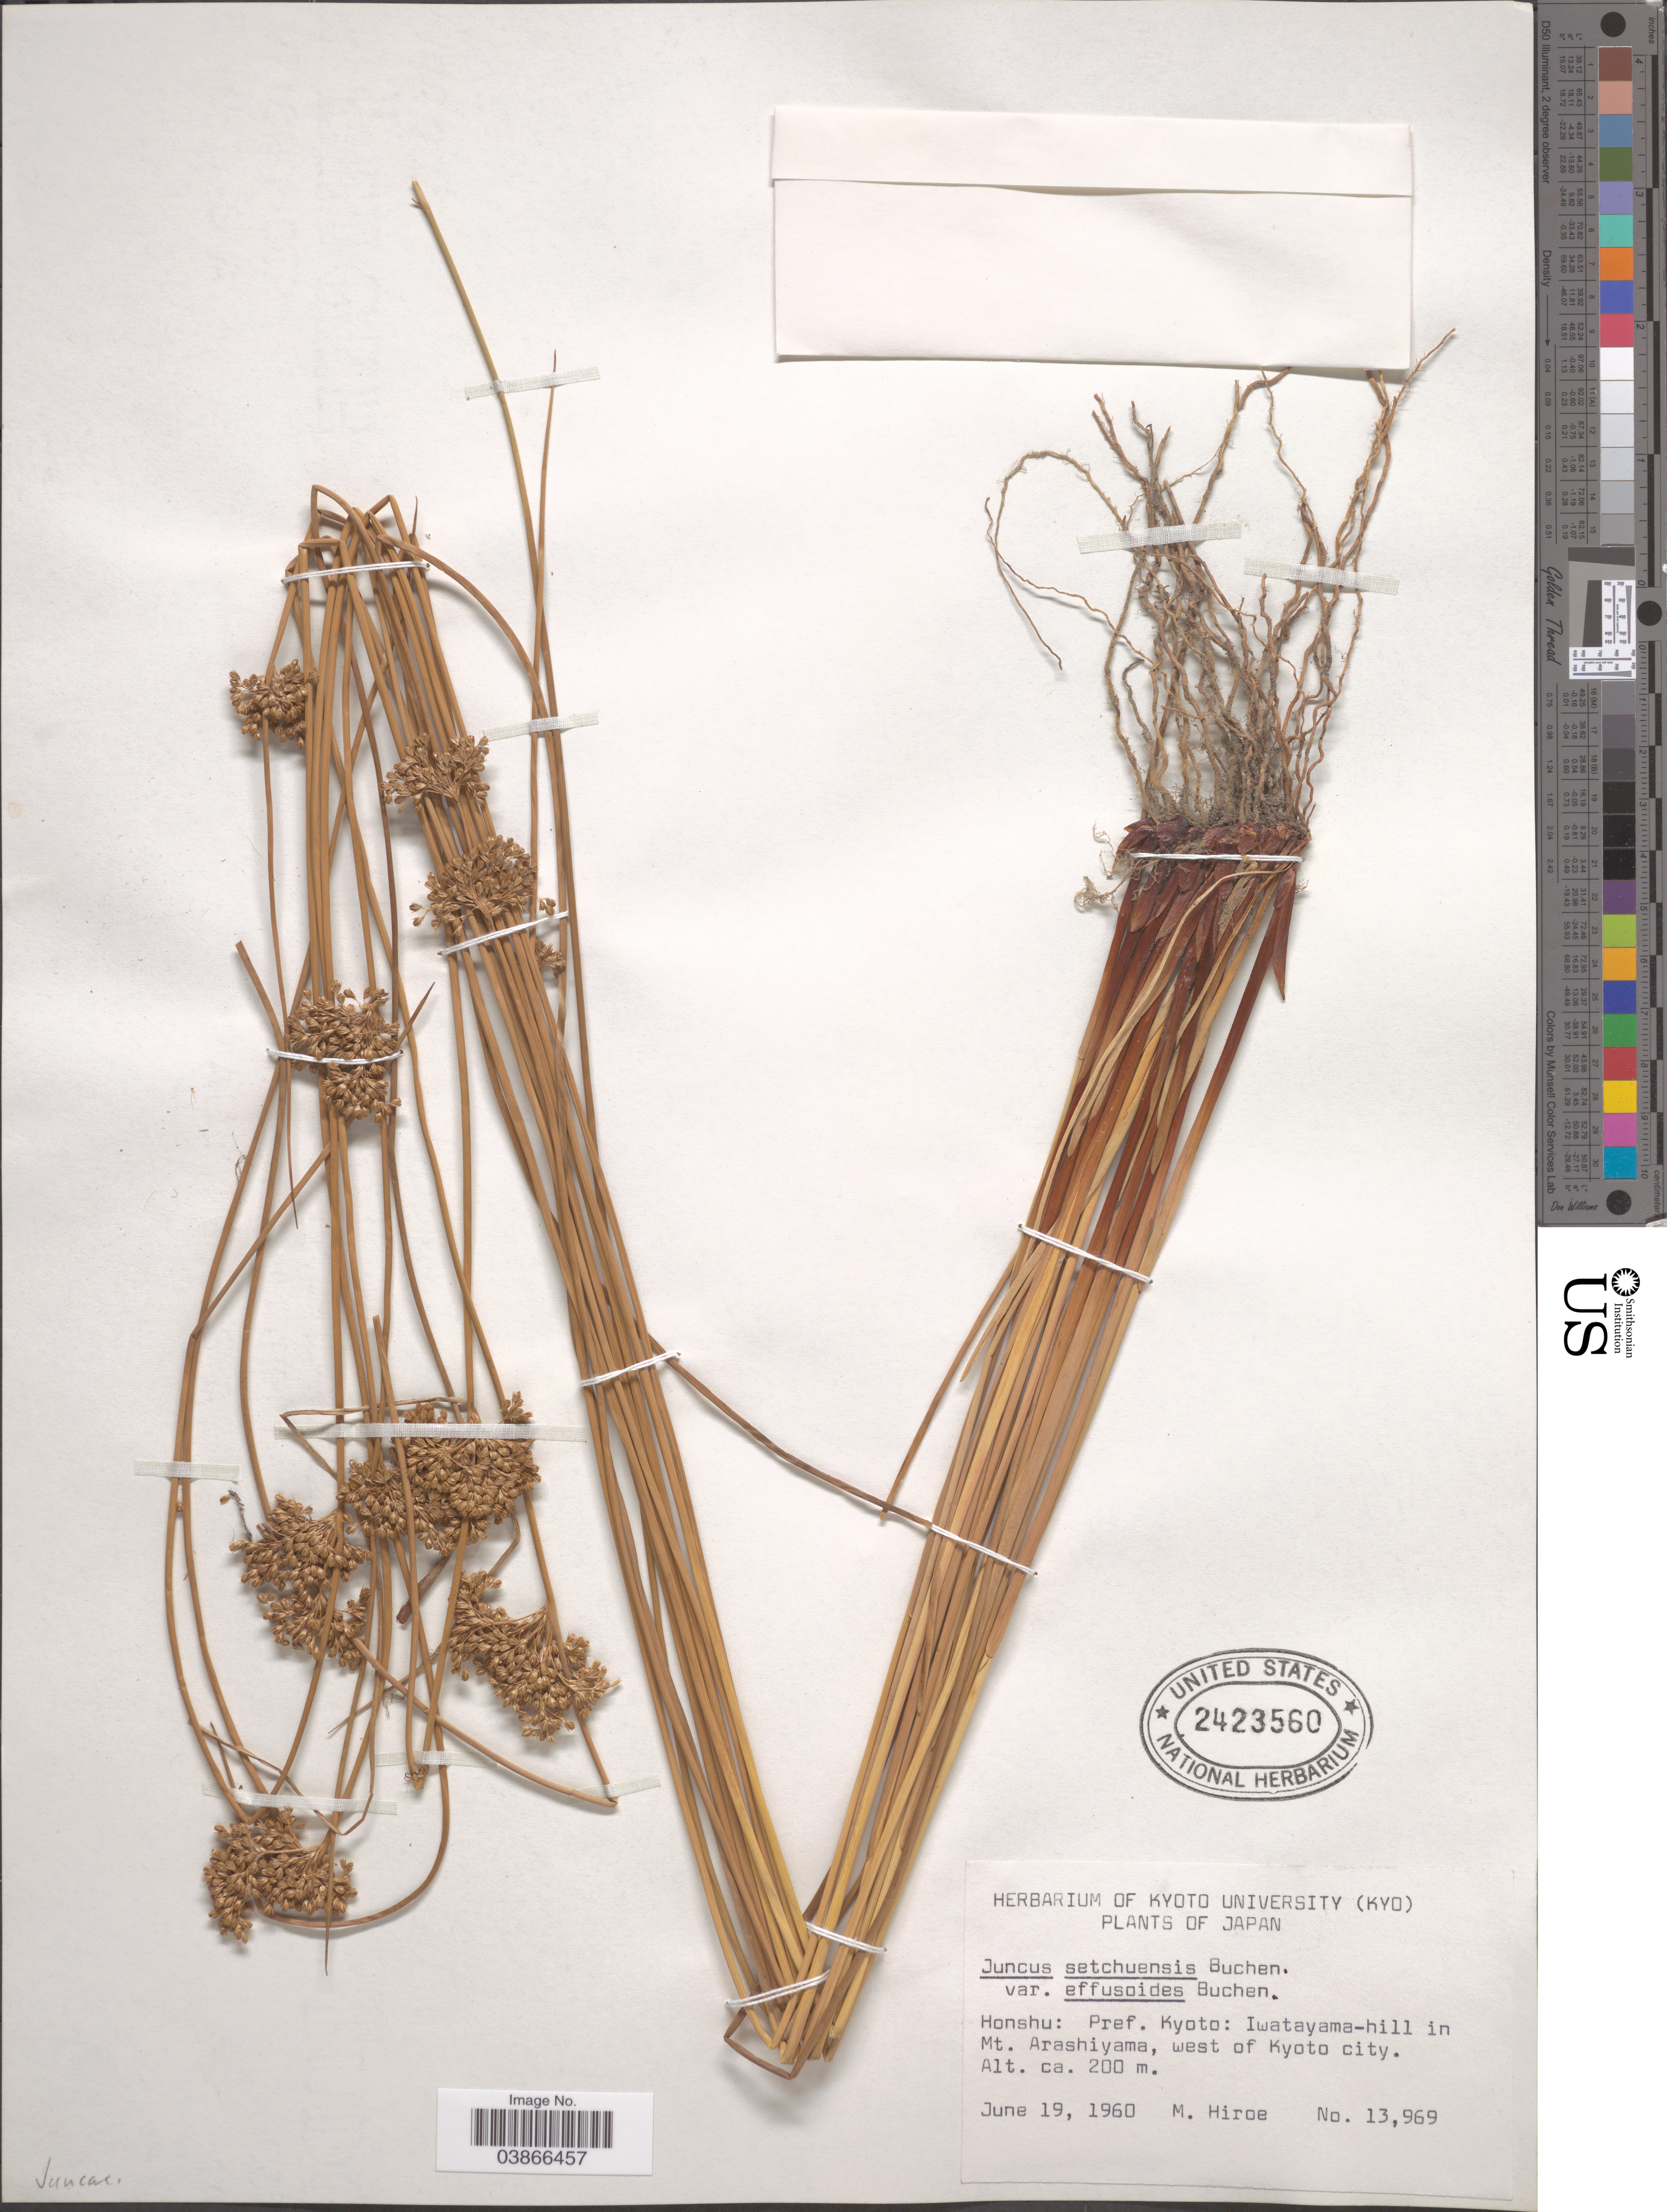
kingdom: Plantae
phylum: Tracheophyta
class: Liliopsida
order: Poales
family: Juncaceae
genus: Juncus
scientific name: Juncus setchuensis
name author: Buchenau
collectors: M. Hiroe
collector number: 13969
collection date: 1960-06-19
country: Japan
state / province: Kyoto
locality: Honshu: Pref. Kyoto: Iwatayama-hill in Mt. Arashiyama, west of Kyoto city.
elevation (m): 200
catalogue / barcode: US 2423560